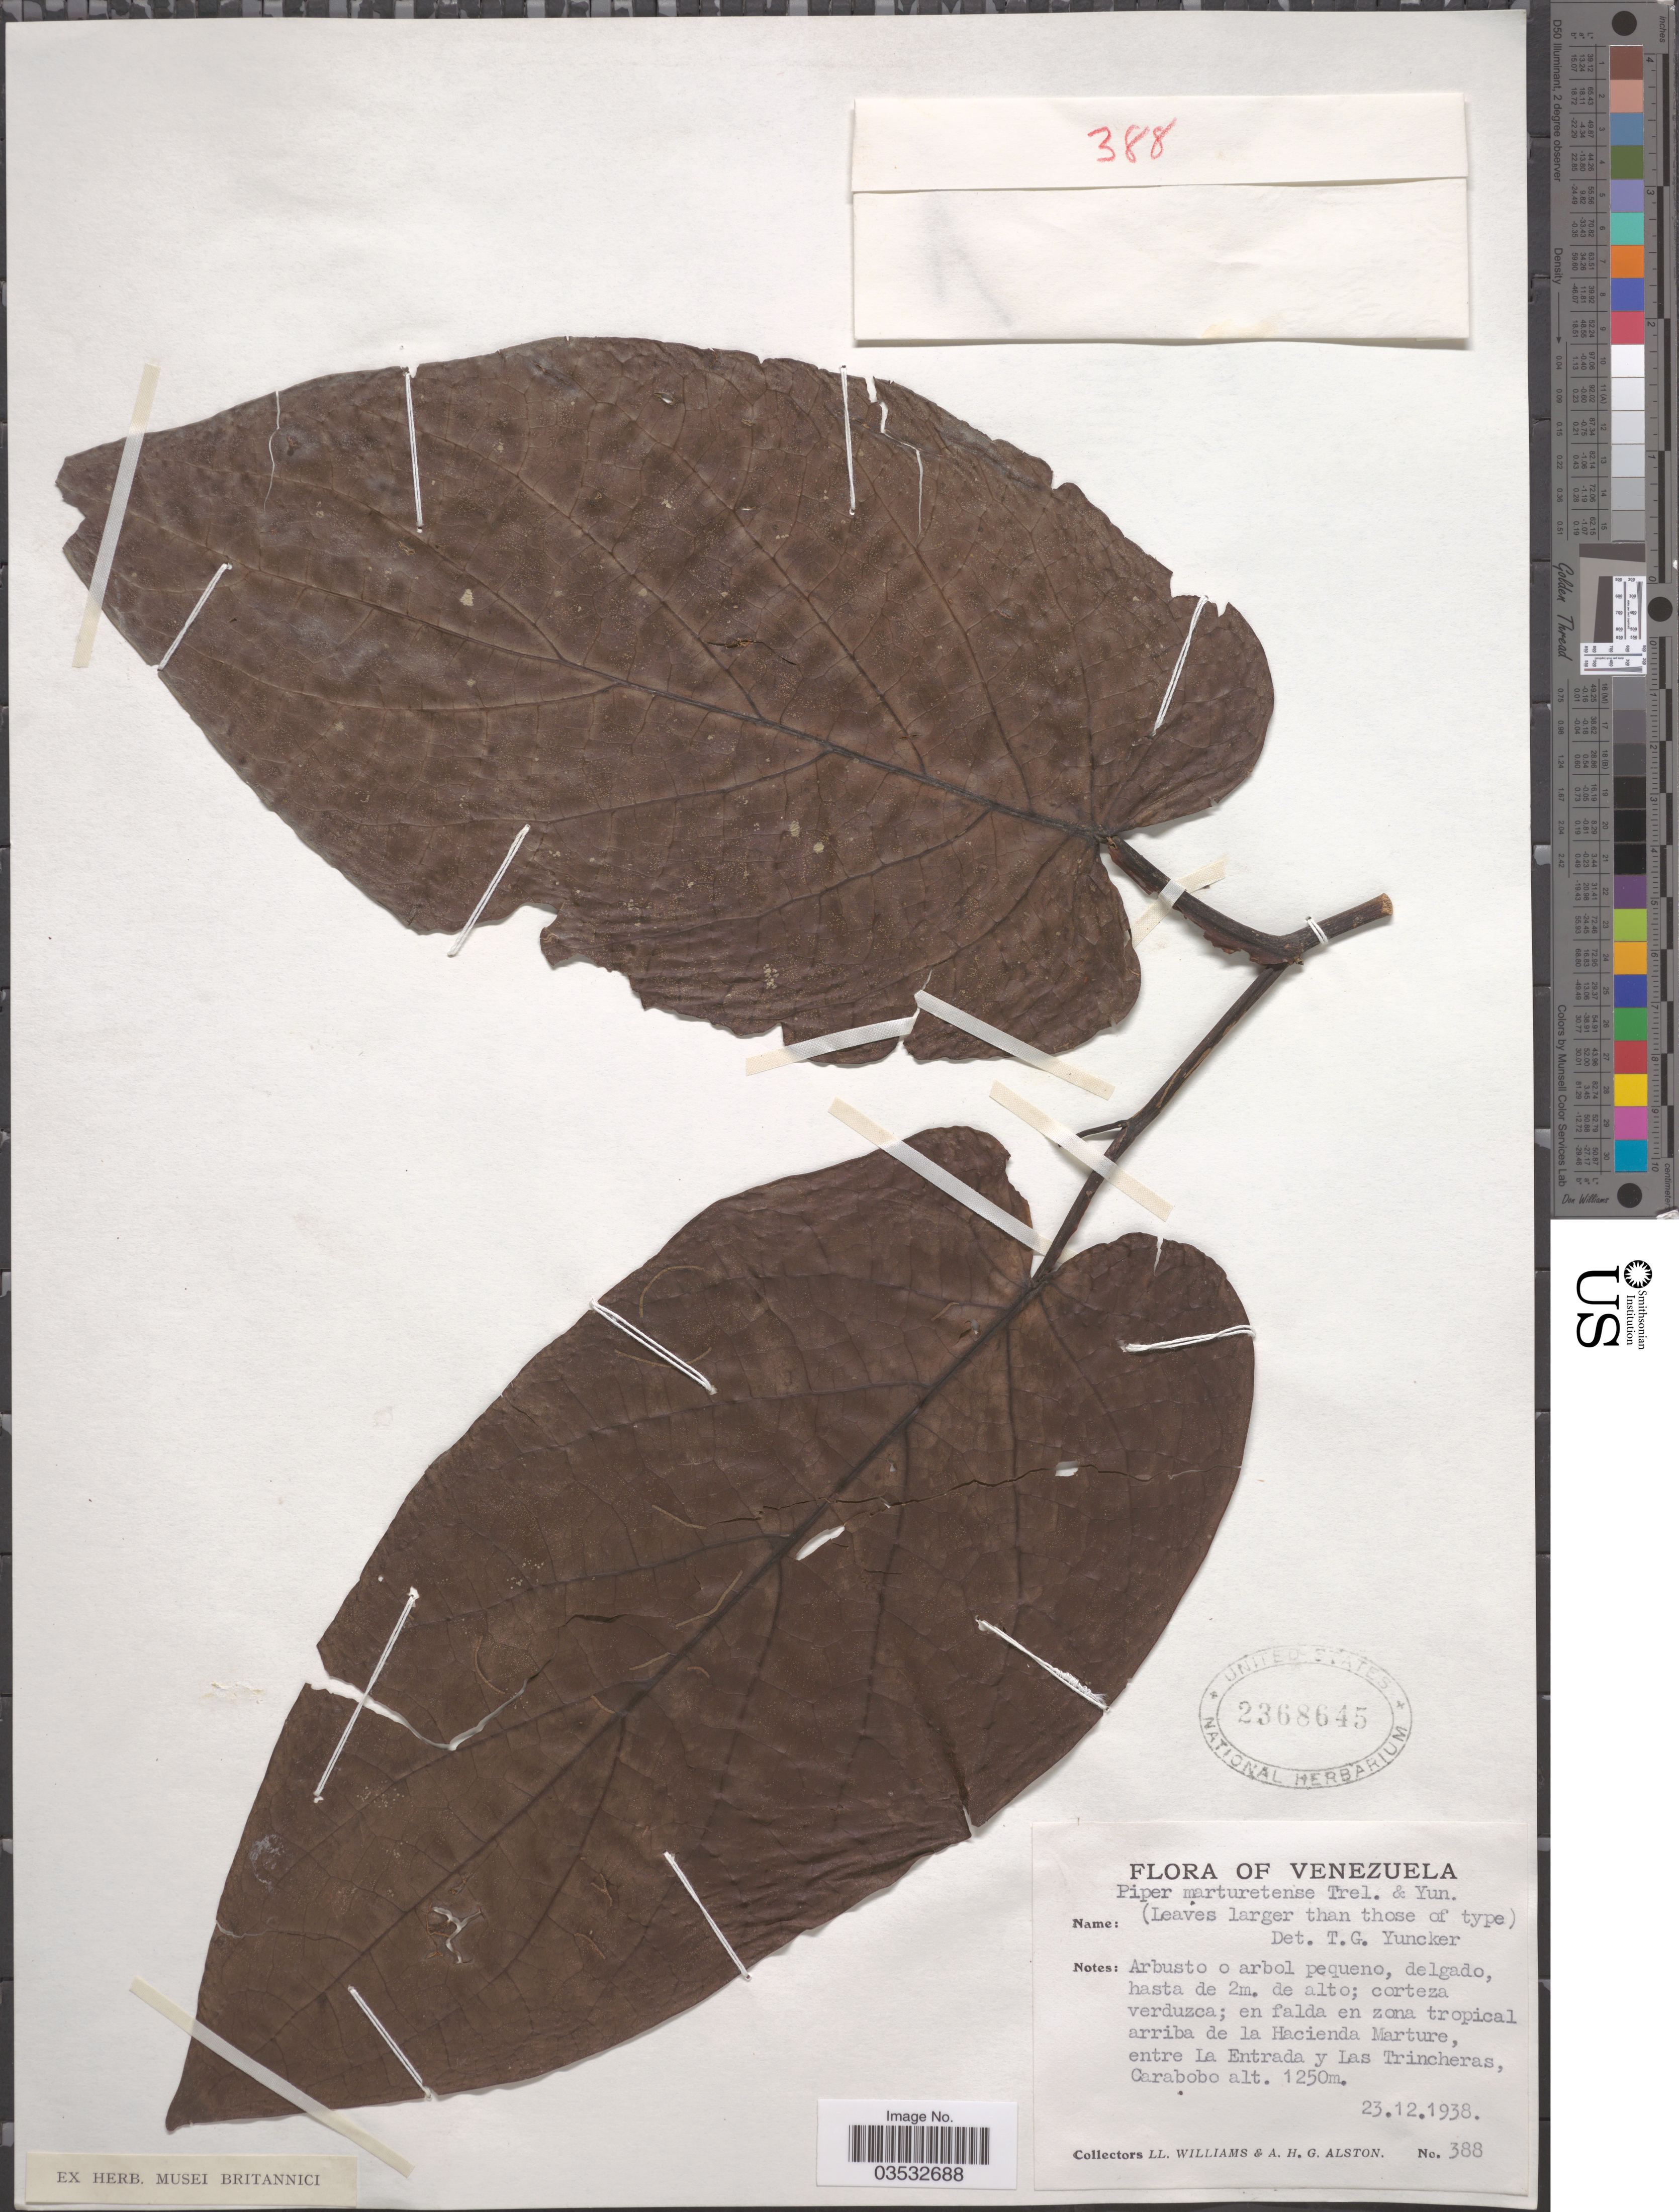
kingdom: Plantae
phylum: Tracheophyta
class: Magnoliopsida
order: Piperales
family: Piperaceae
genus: Piper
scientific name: Piper marturetense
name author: Trel. & Yunck.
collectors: Ll. Williams & A. H. Alston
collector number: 388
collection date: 1938-12-23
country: Venezuela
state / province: Carabobo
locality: En falda en zona tropical arriba de la Hacienda Marture, entre La Entrada y Las Trincheras.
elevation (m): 1250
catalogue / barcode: US 2368645